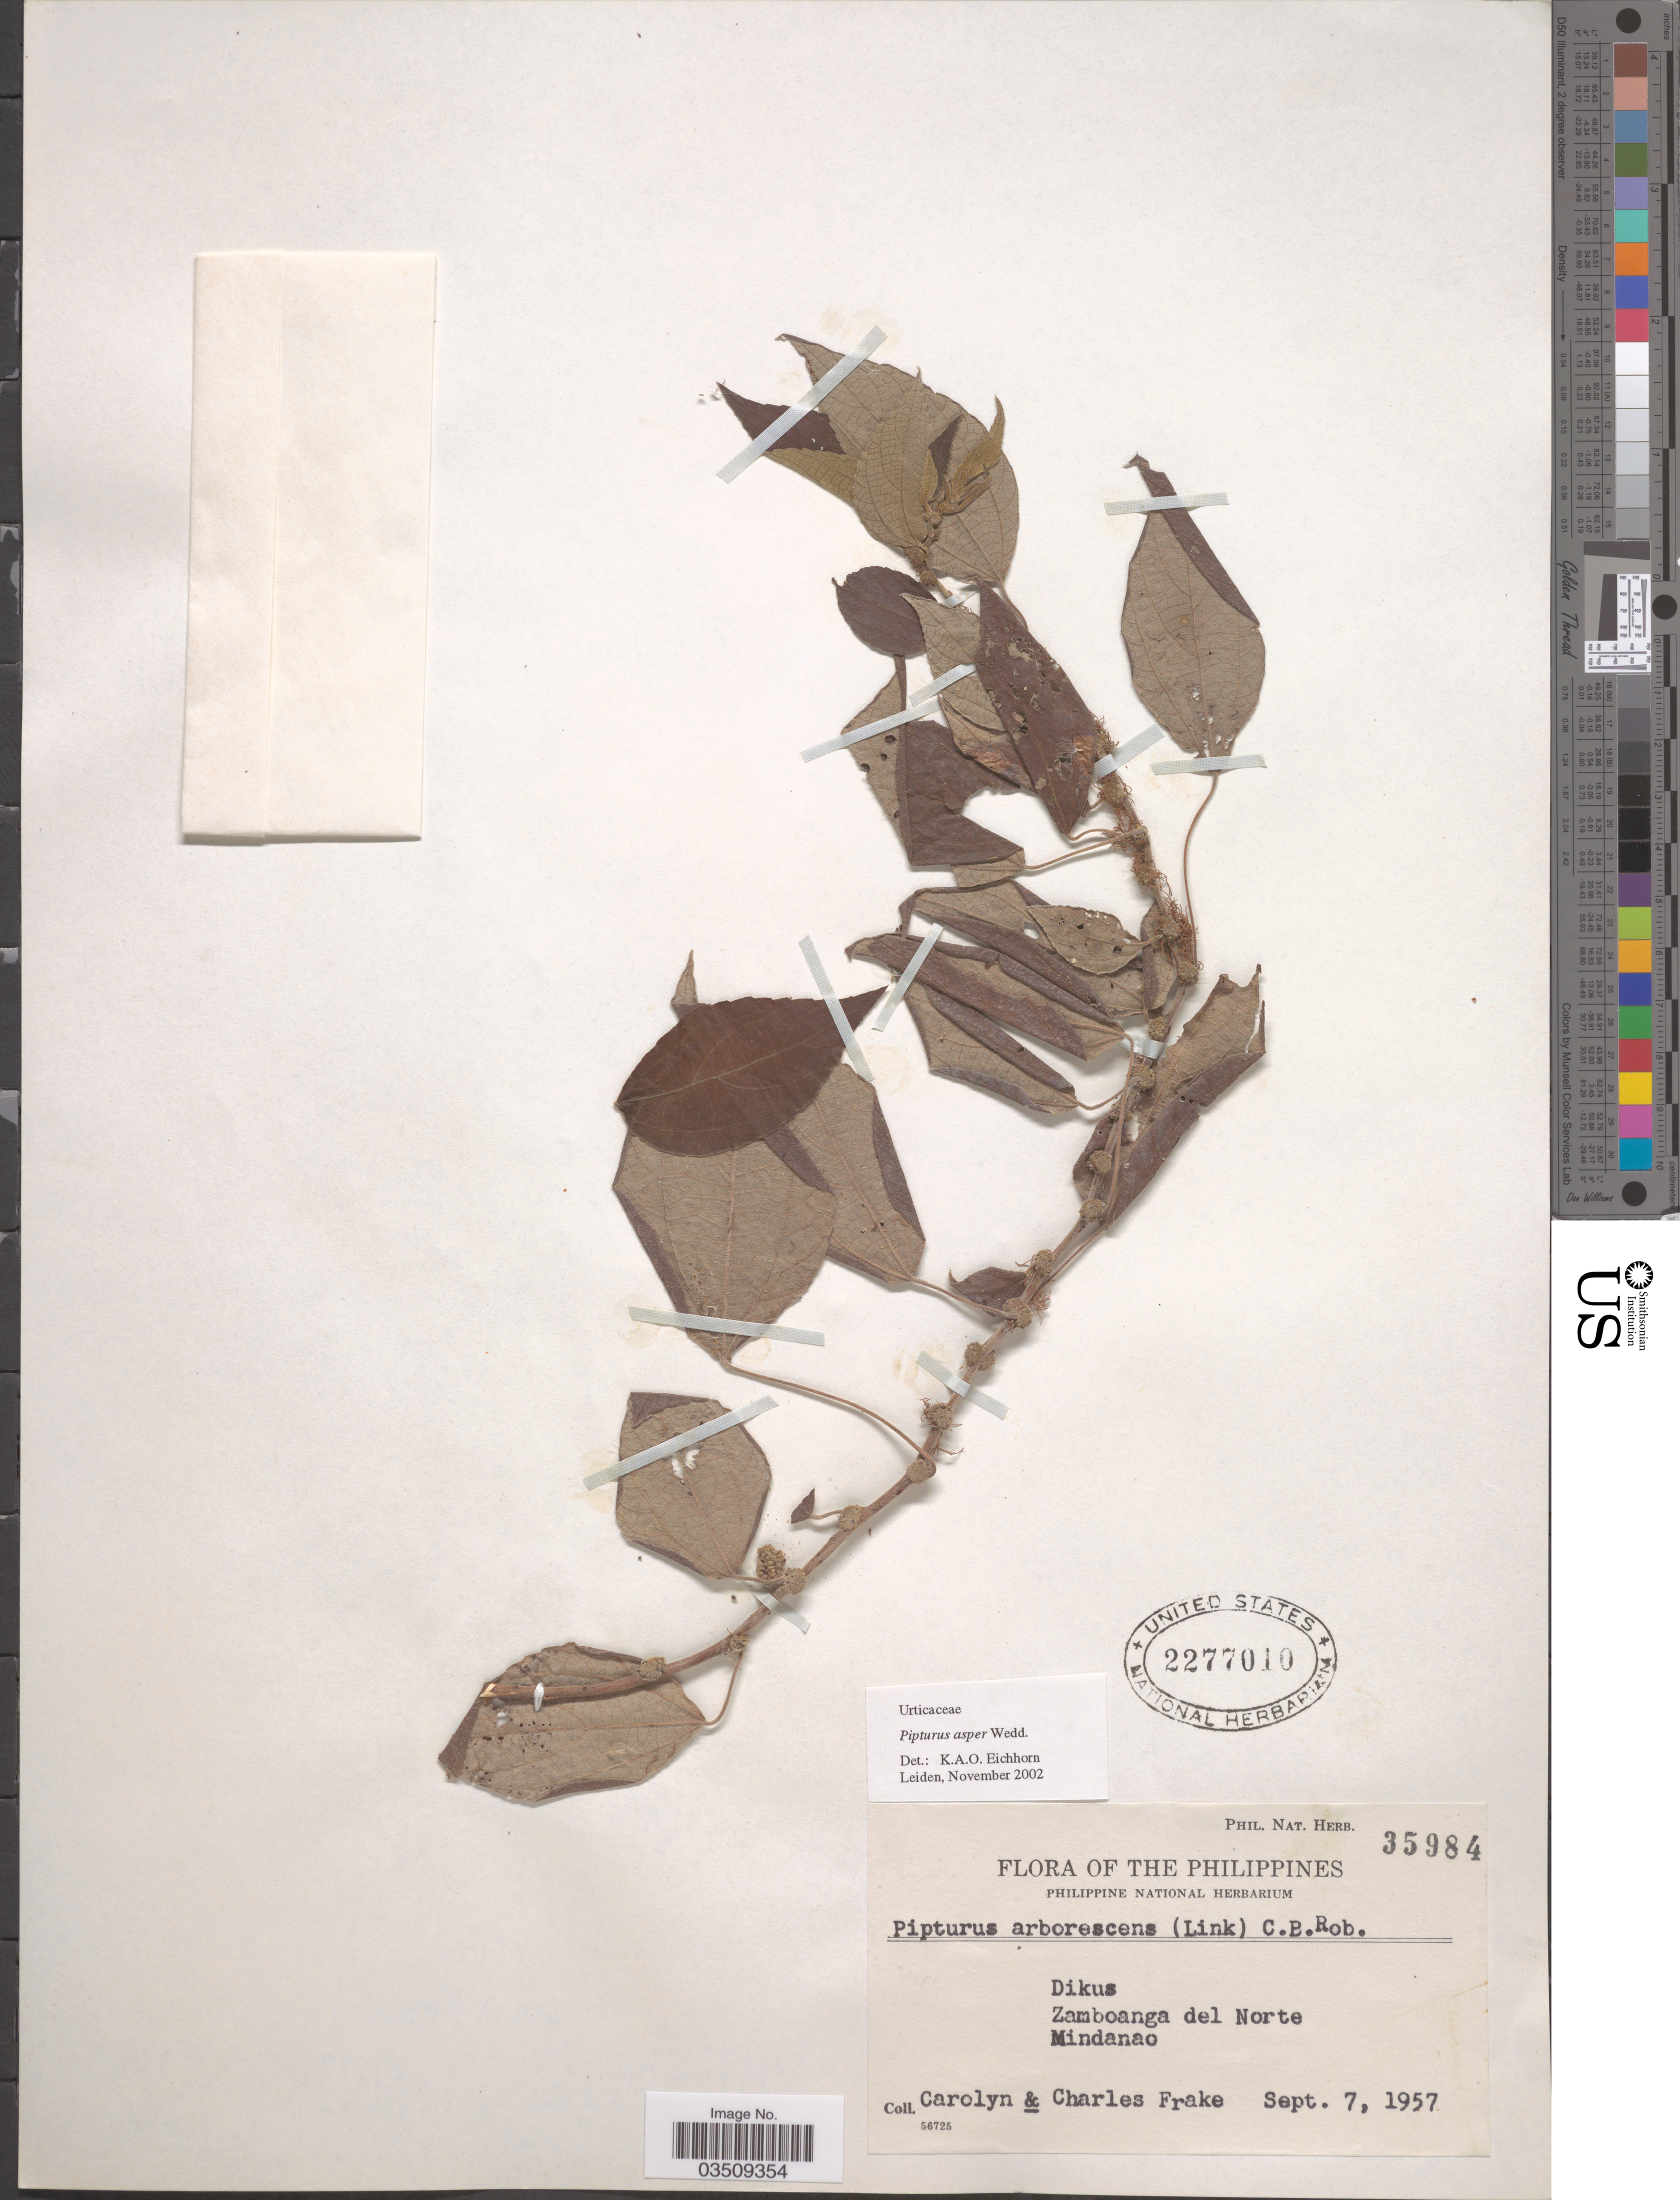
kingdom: Plantae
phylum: Tracheophyta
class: Magnoliopsida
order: Rosales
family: Urticaceae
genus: Pipturus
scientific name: Pipturus arborescens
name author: (Link) C.B. Rob.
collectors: C. M. Frake & C. O. Frake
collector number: Phil. Nat. Herb. 35984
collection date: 1957-09-07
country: Philippines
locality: Dikus. Zamboanga del Norte. Mindanao.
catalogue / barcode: US 2277010